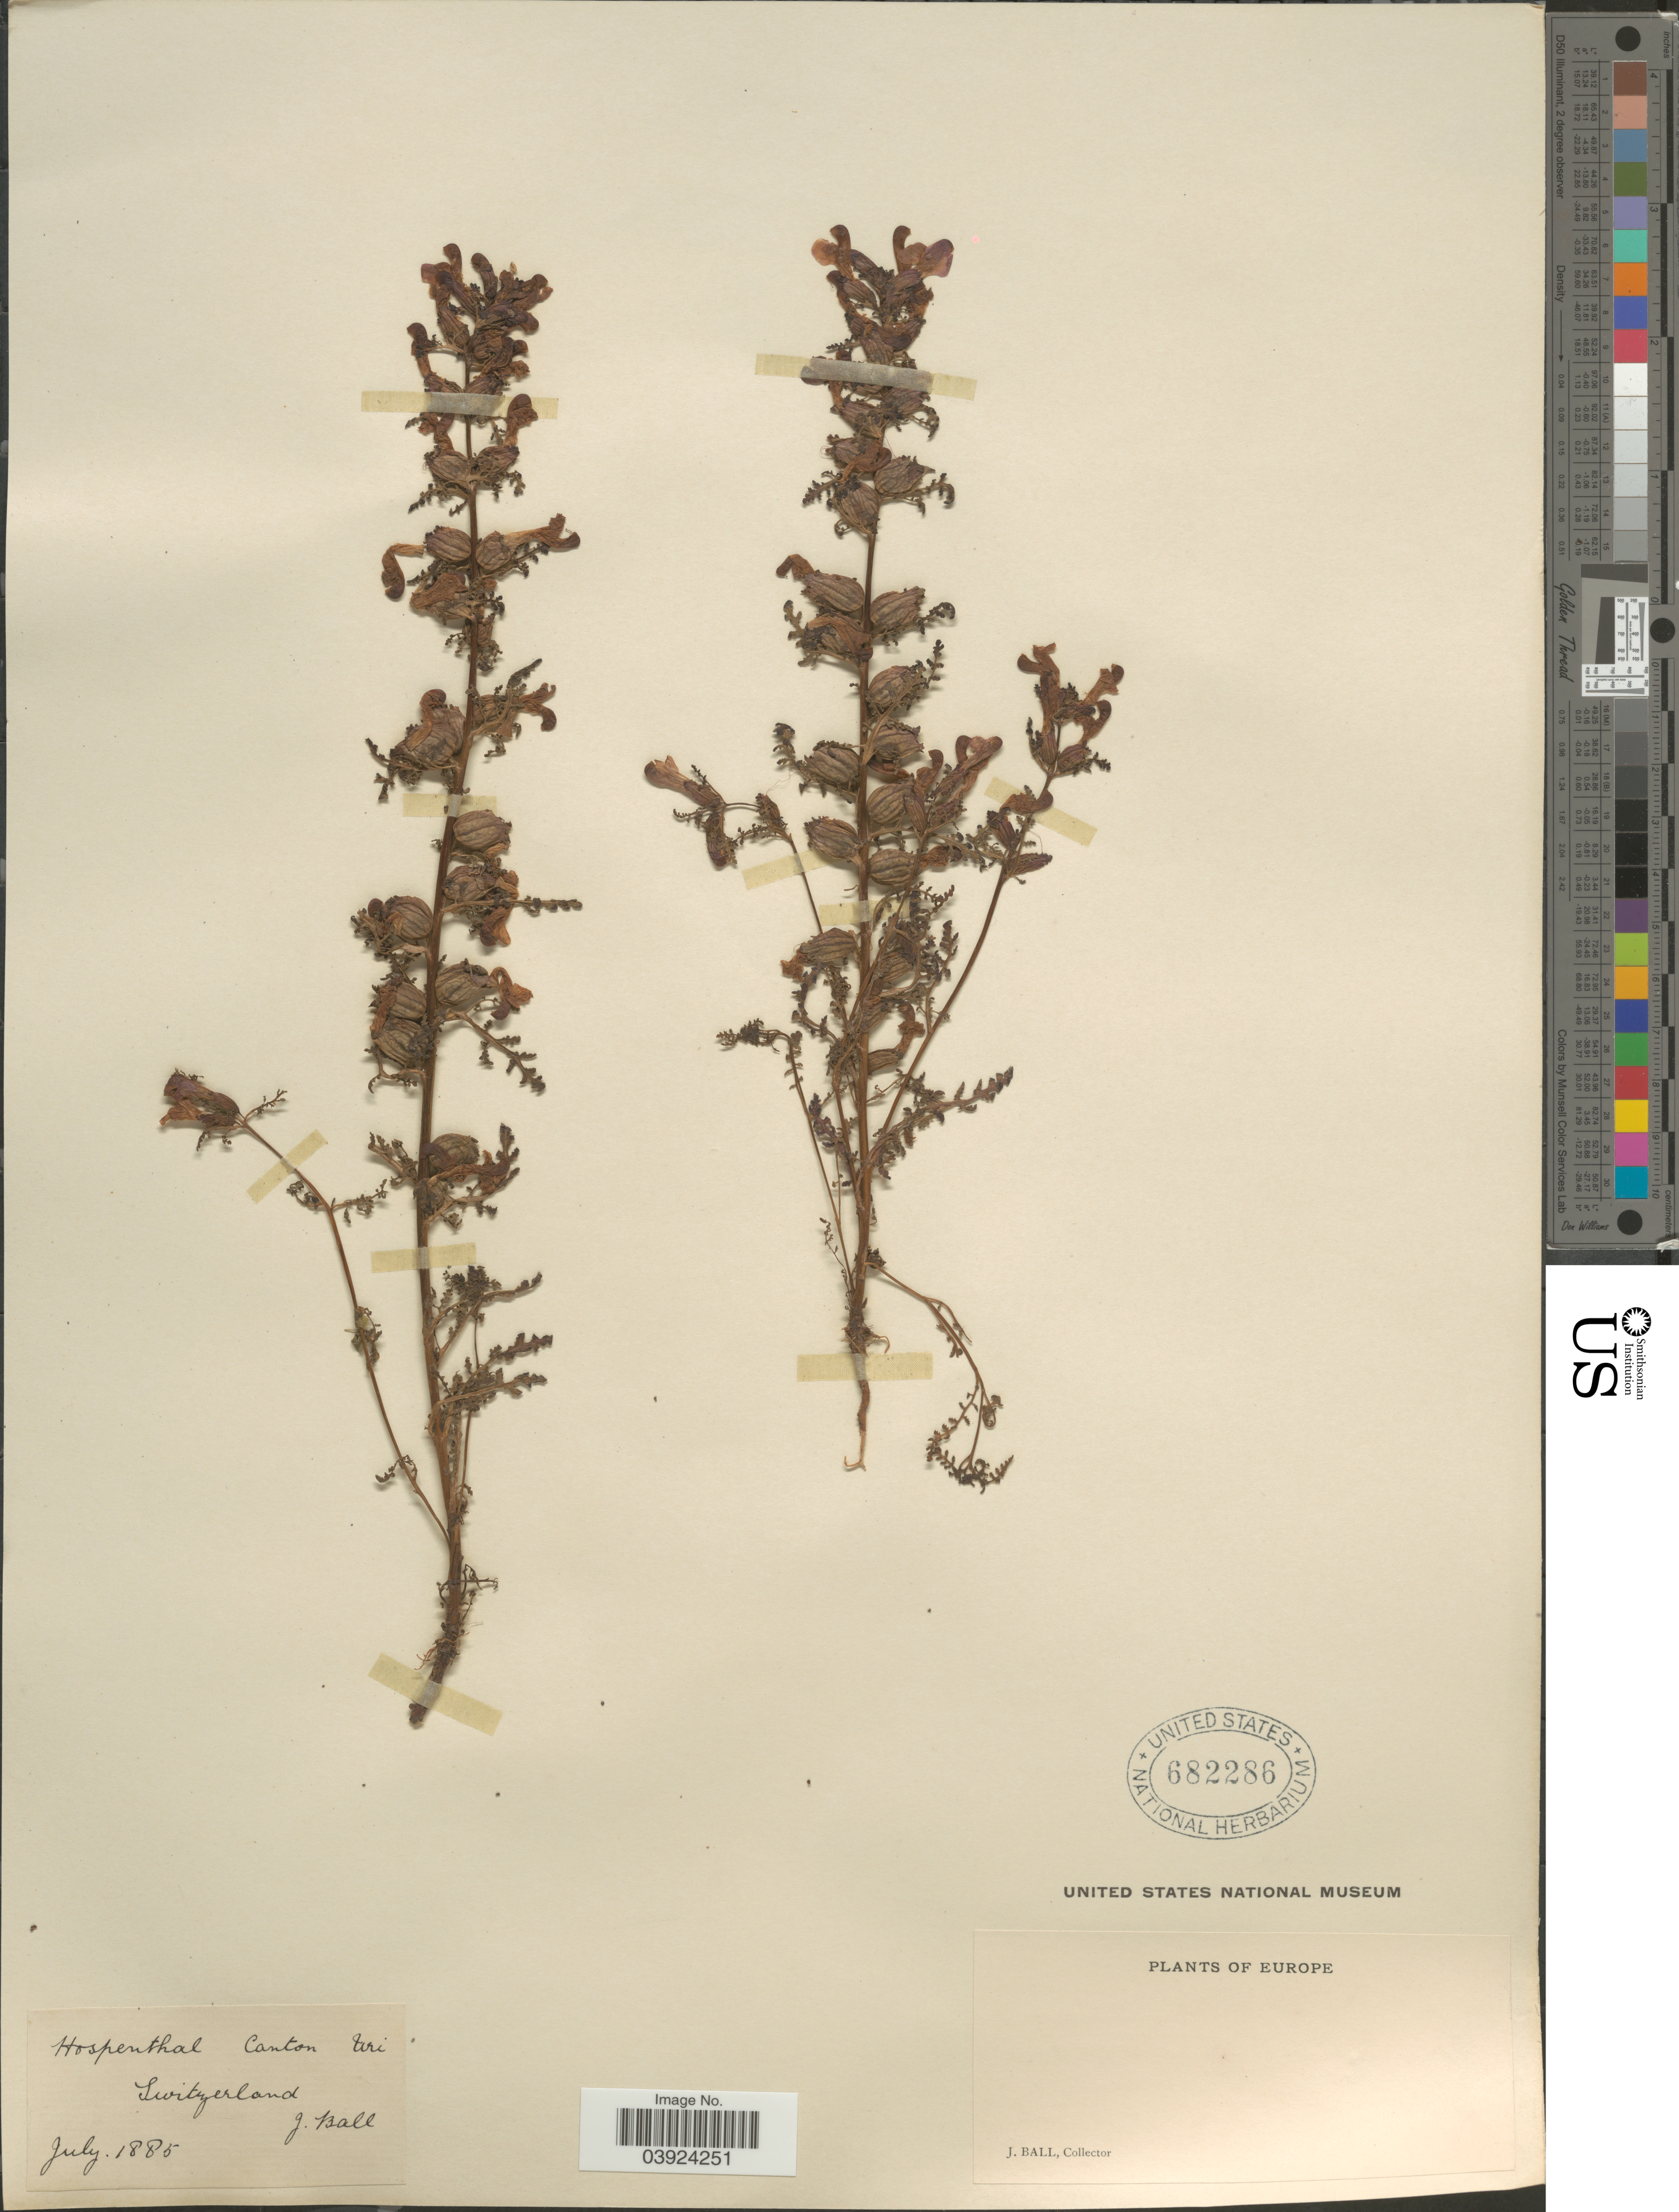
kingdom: Plantae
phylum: Tracheophyta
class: Magnoliopsida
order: Lamiales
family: Orobanchaceae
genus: Pedicularis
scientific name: Pedicularis sp.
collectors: J. Ball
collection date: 1885-07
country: Switzerland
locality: Hospenthal Canton bei Switzerland.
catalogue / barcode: US 682286